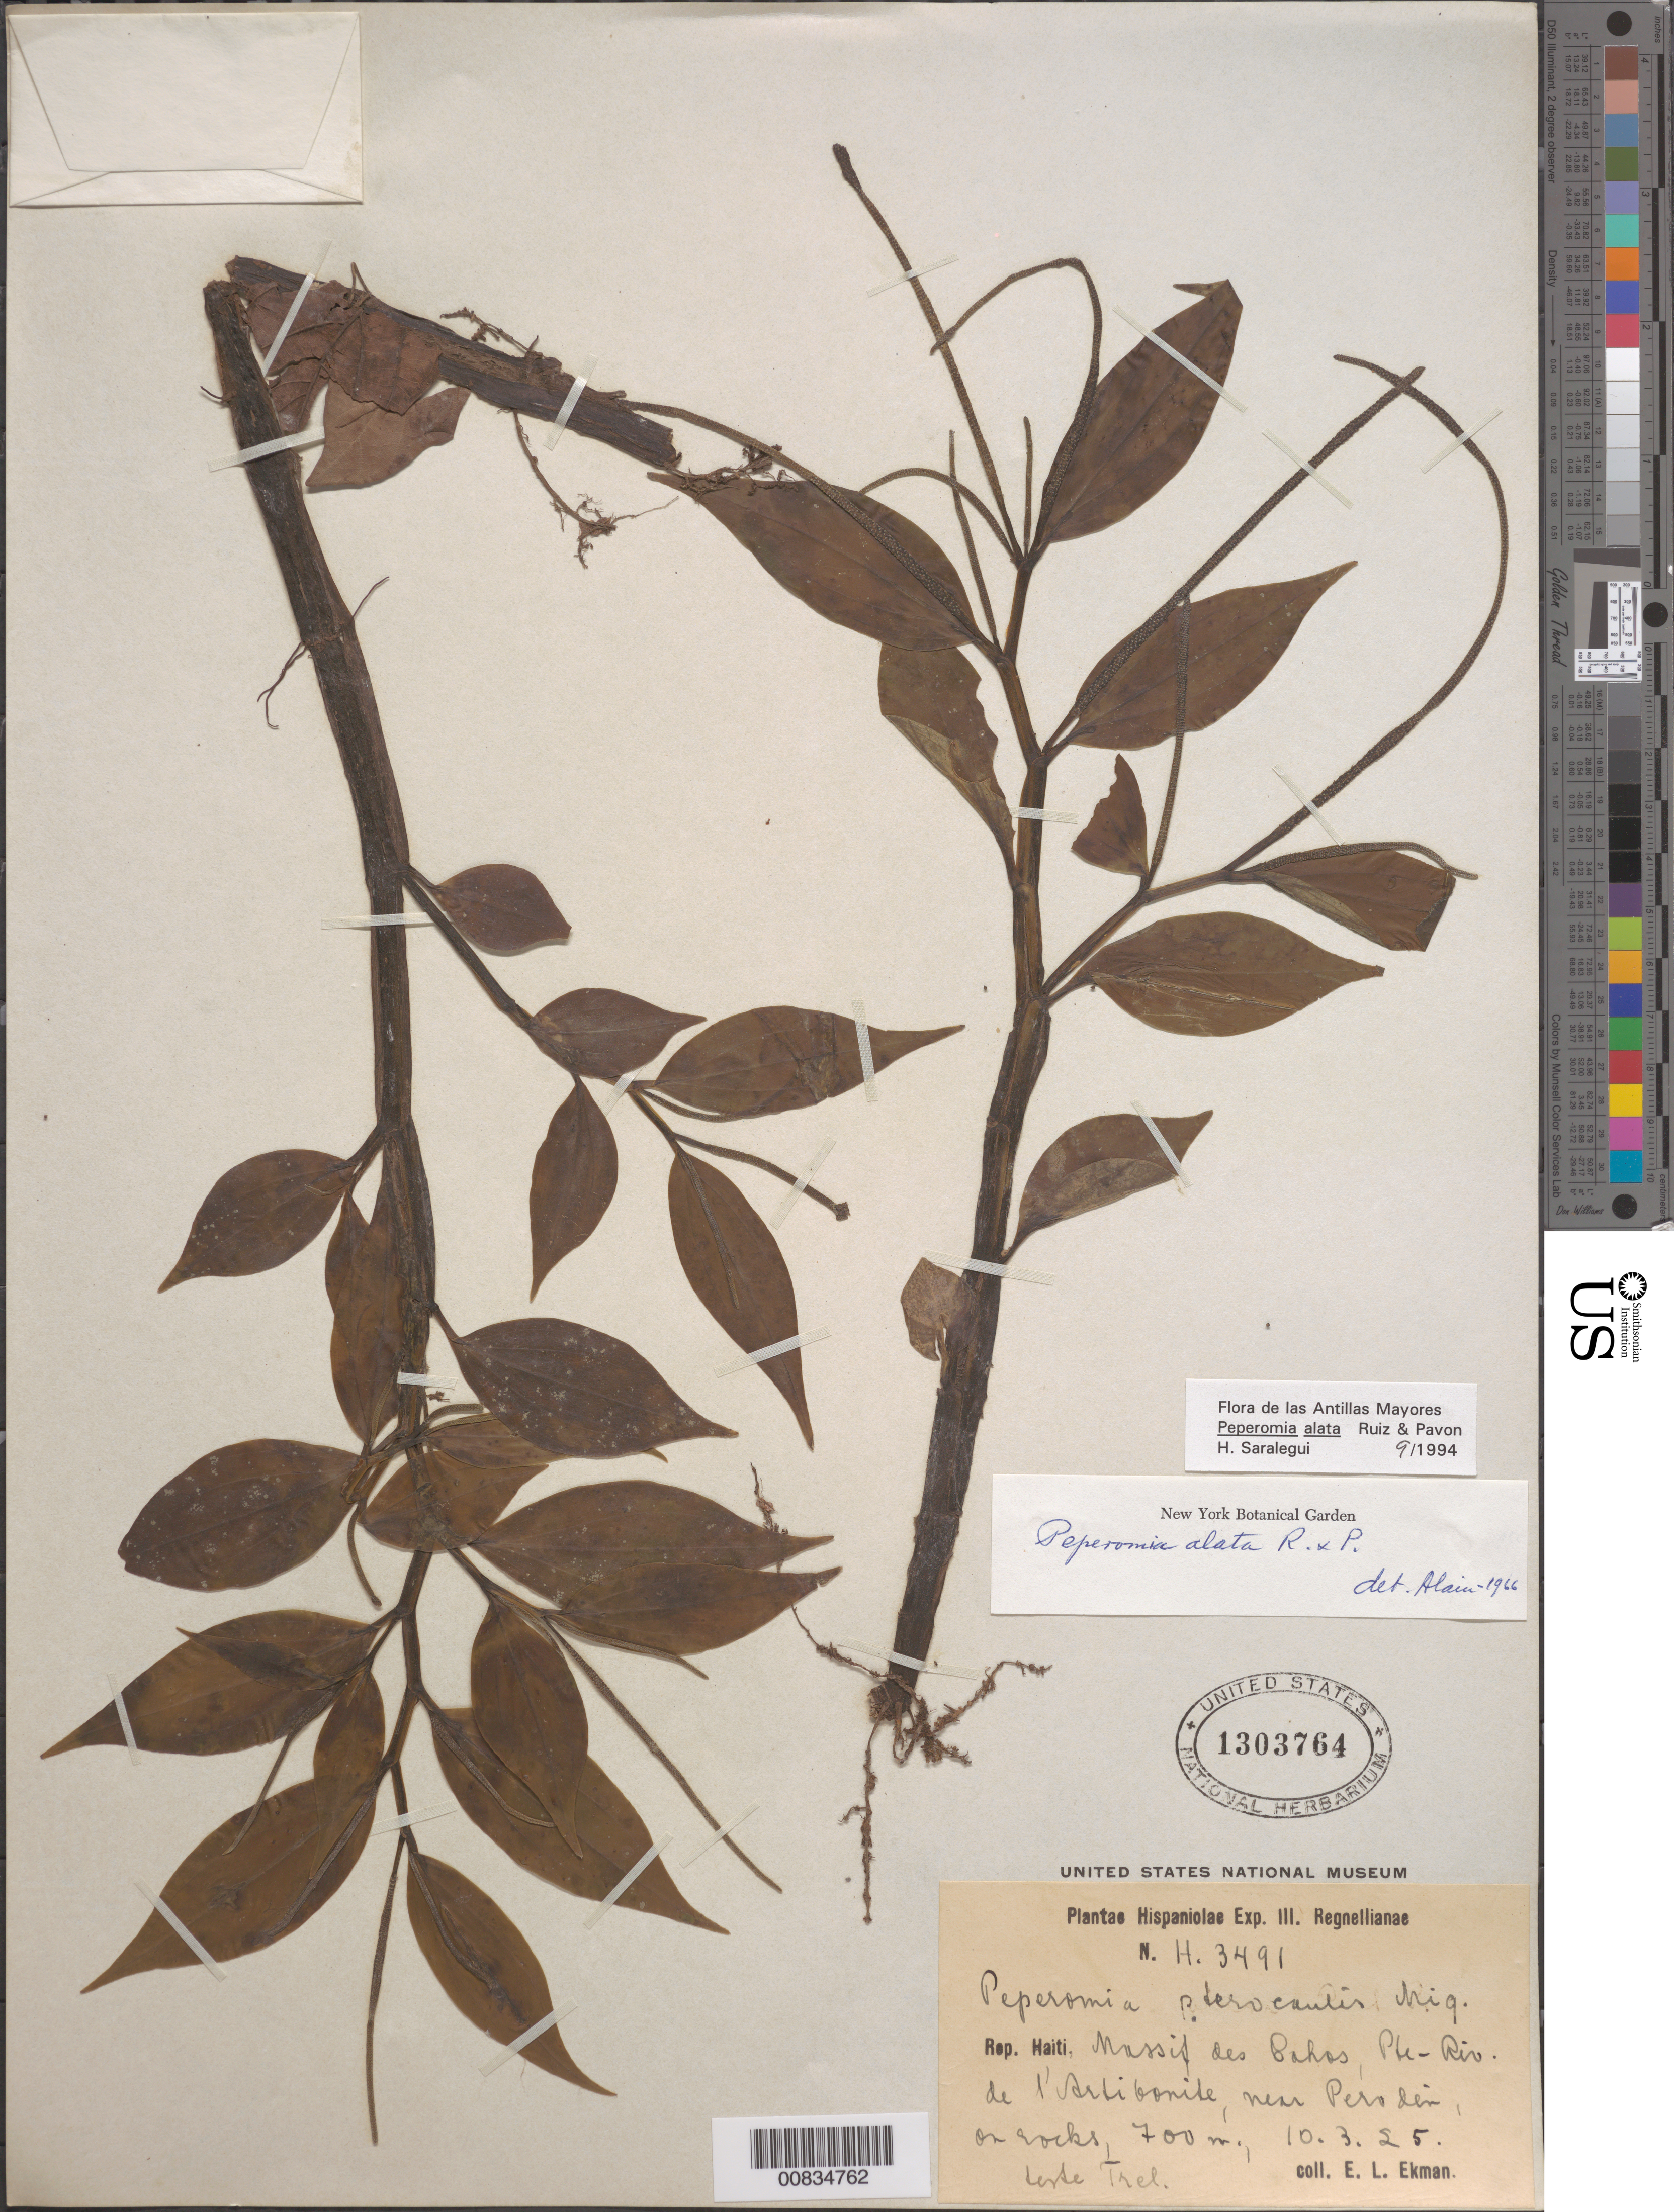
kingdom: Plantae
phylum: Tracheophyta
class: Magnoliopsida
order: Piperales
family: Piperaceae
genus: Peperomia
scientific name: Peperomia alata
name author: Ruiz & Pav.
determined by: Saralegui Boza, H., (HAJB), Jardin Botanico Nacional (Habana)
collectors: E. L. Ekman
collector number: H 3491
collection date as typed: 10 Mar 1925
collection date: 1925-03-10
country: Haiti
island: Hispaniola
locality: Massif des Cahos, Pte-Riv de l'Artibonite, near "Perodèn"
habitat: On rocks.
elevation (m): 700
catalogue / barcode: US 1303764